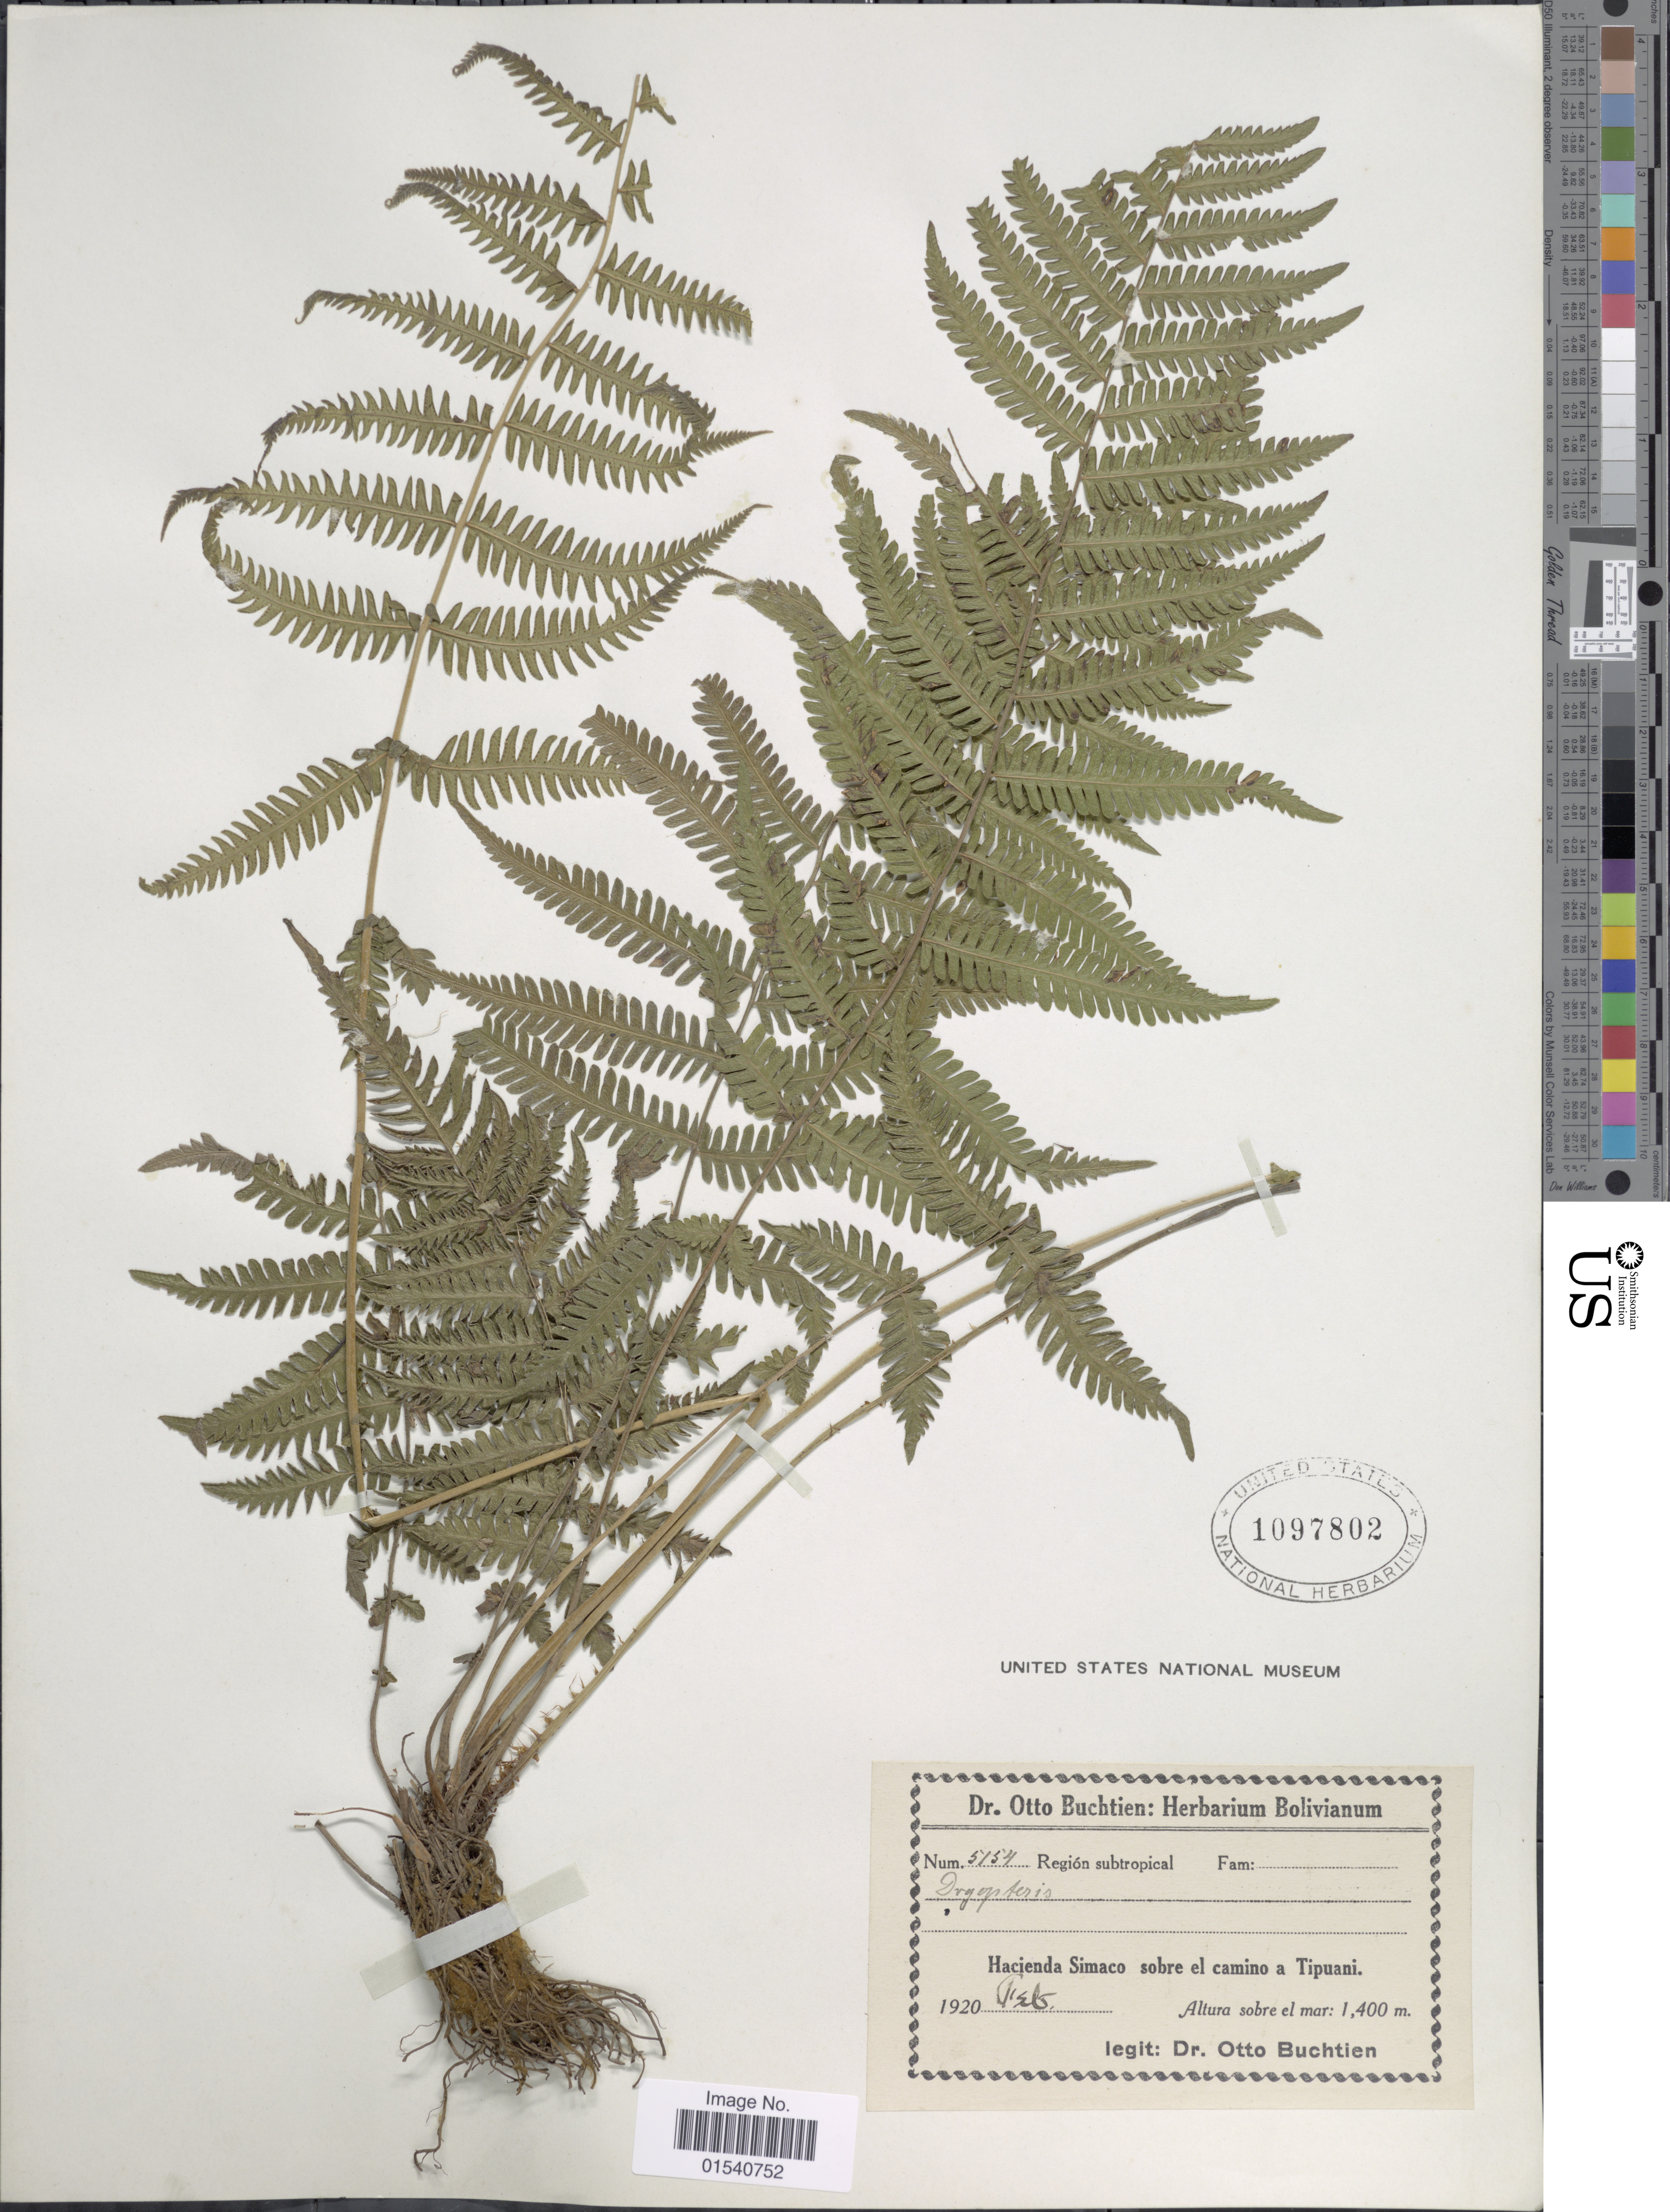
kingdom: Plantae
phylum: Tracheophyta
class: Polypodiopsida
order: Polypodiales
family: Thelypteridaceae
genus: Amauropelta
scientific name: Amauropelta rivulariformis (Rosenst.) comb. nov., ined 2015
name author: (Rosenst.)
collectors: O. Buchtien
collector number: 5154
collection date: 1920-02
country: Bolivia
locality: Hacienda Simaco sobre el camino a Tipuani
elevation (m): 1400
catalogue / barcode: US 1097802